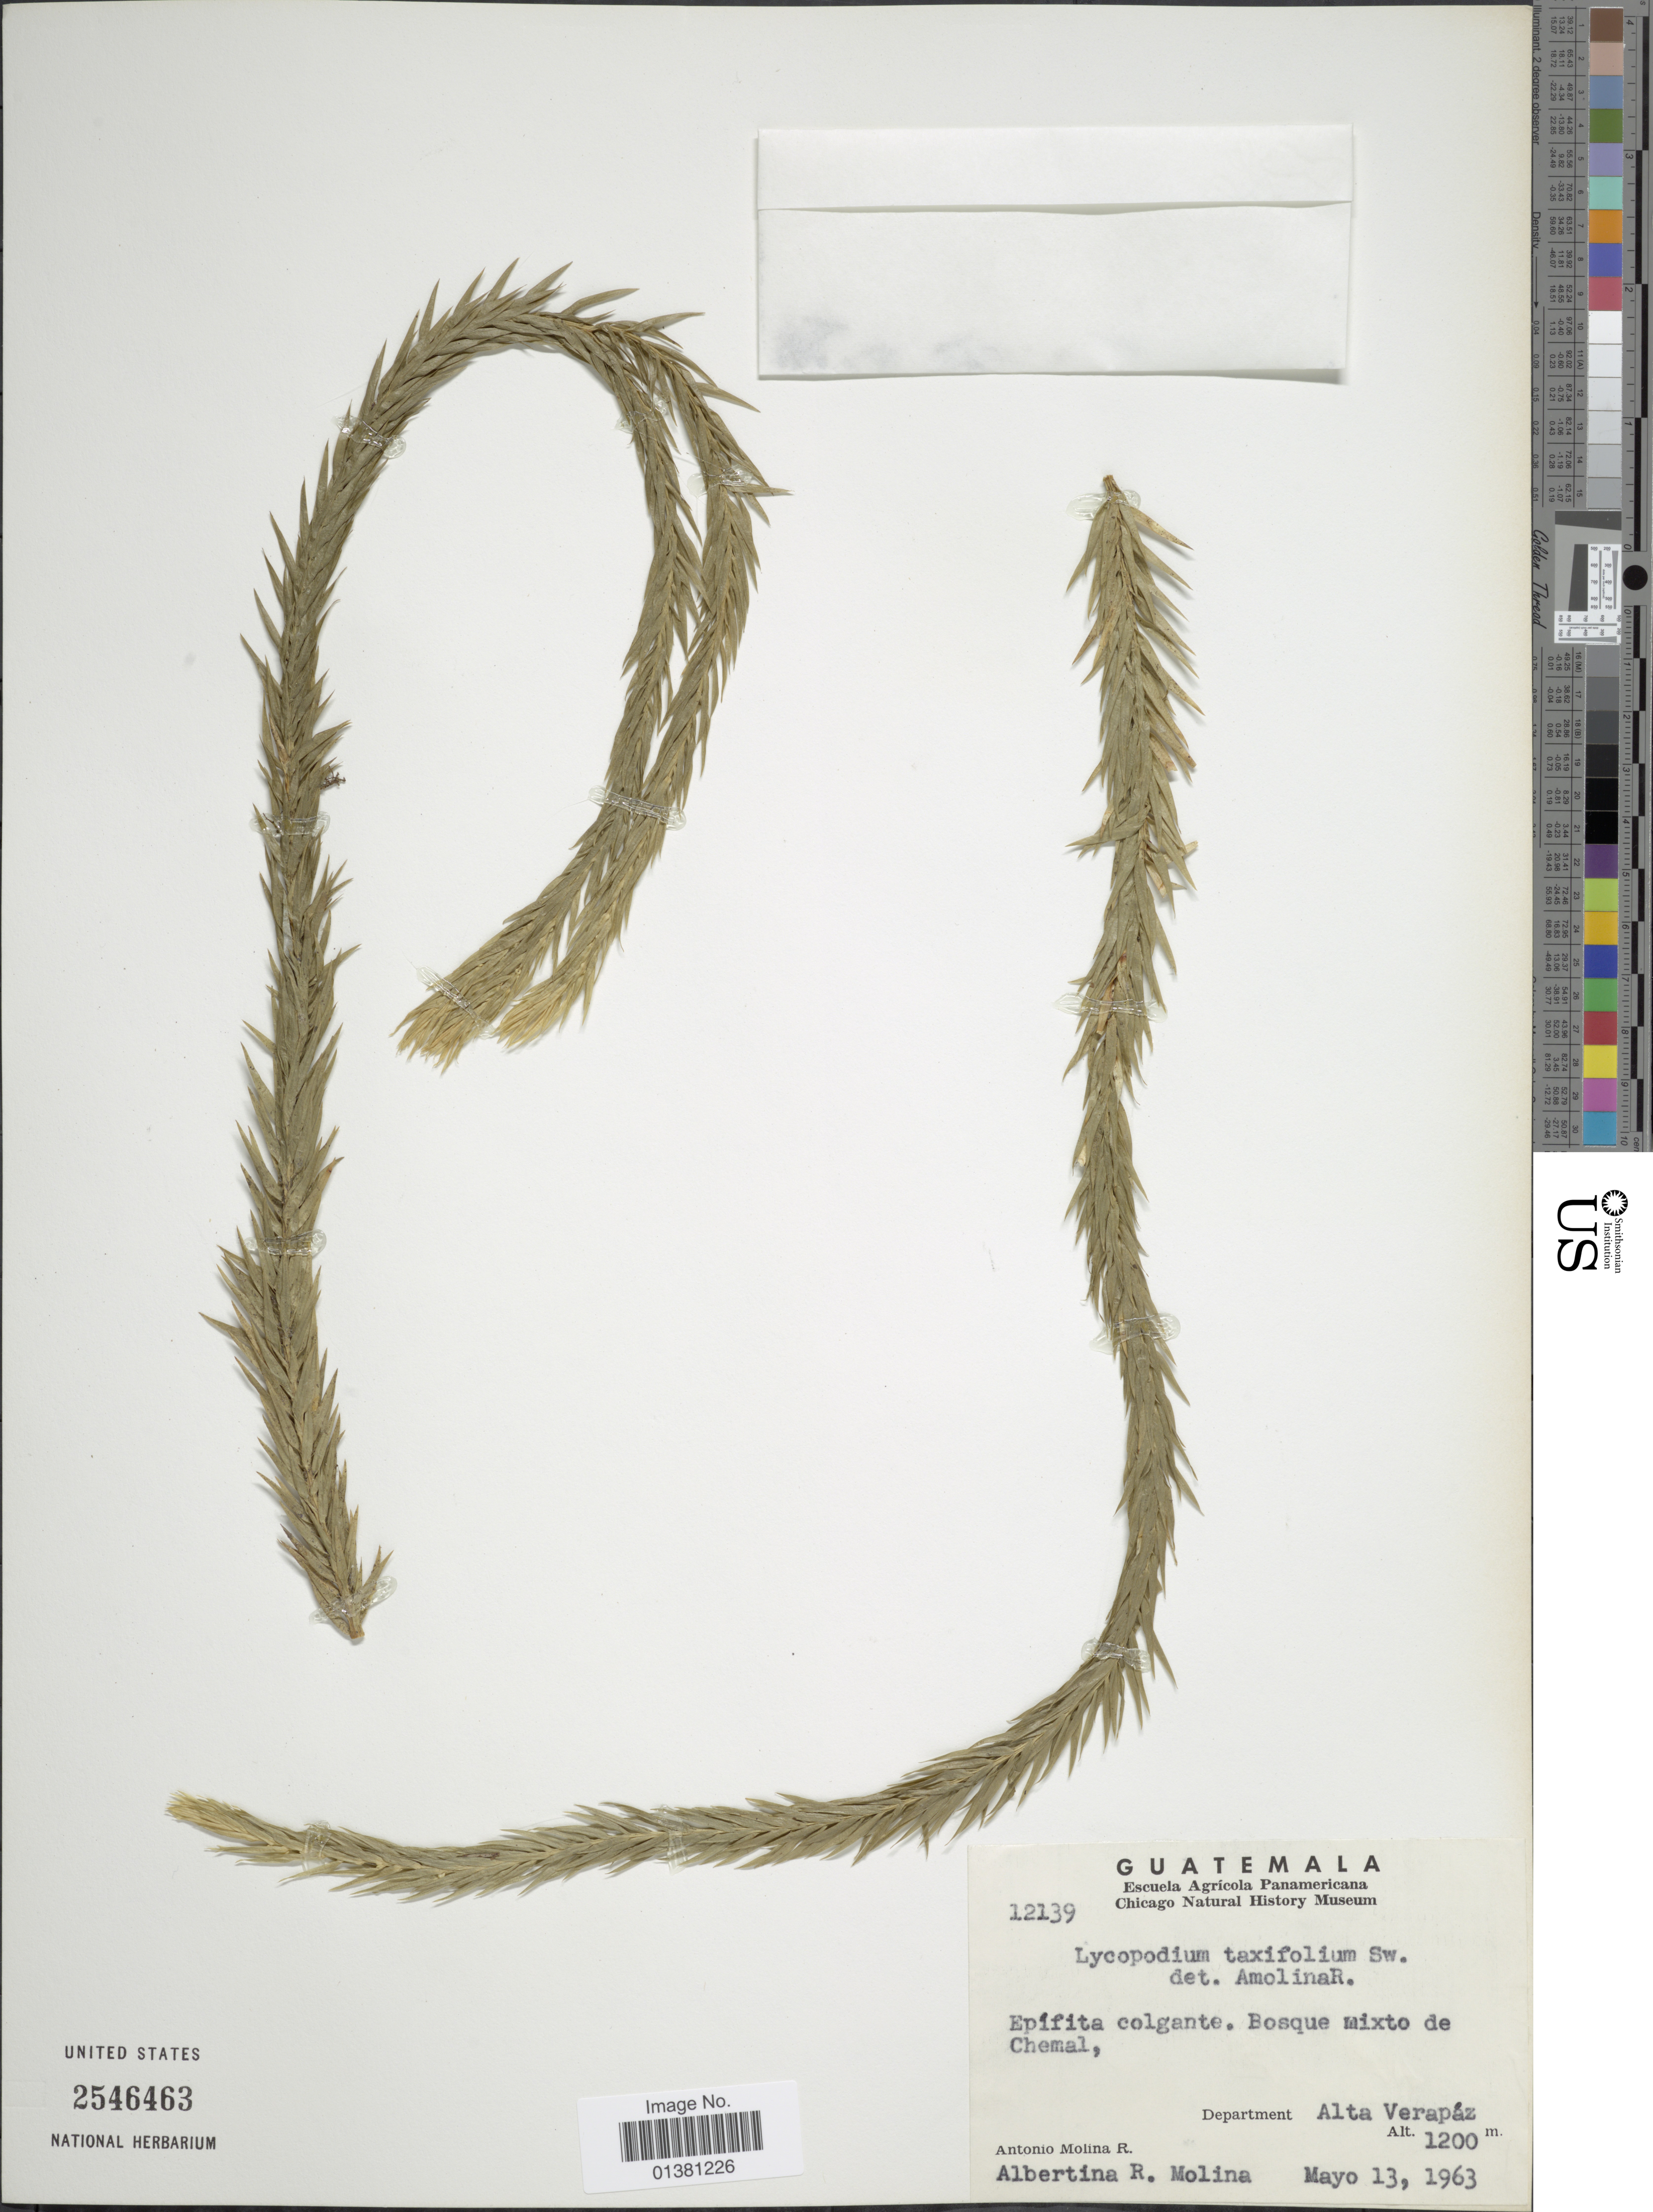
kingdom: Plantae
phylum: Tracheophyta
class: Lycopodiopsida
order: Lycopodiales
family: Lycopodiaceae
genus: Phlegmariurus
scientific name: Phlegmariurus taxifolius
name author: (Sw.) Á. Löve & D. Löve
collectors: A. Molina R. & A. R. Molina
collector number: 12139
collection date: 1963-05-13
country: Guatemala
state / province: Alta Verapaz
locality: Bosque mixto de Chemal, Department Alta Verapaz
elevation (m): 1200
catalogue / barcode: US 2546463